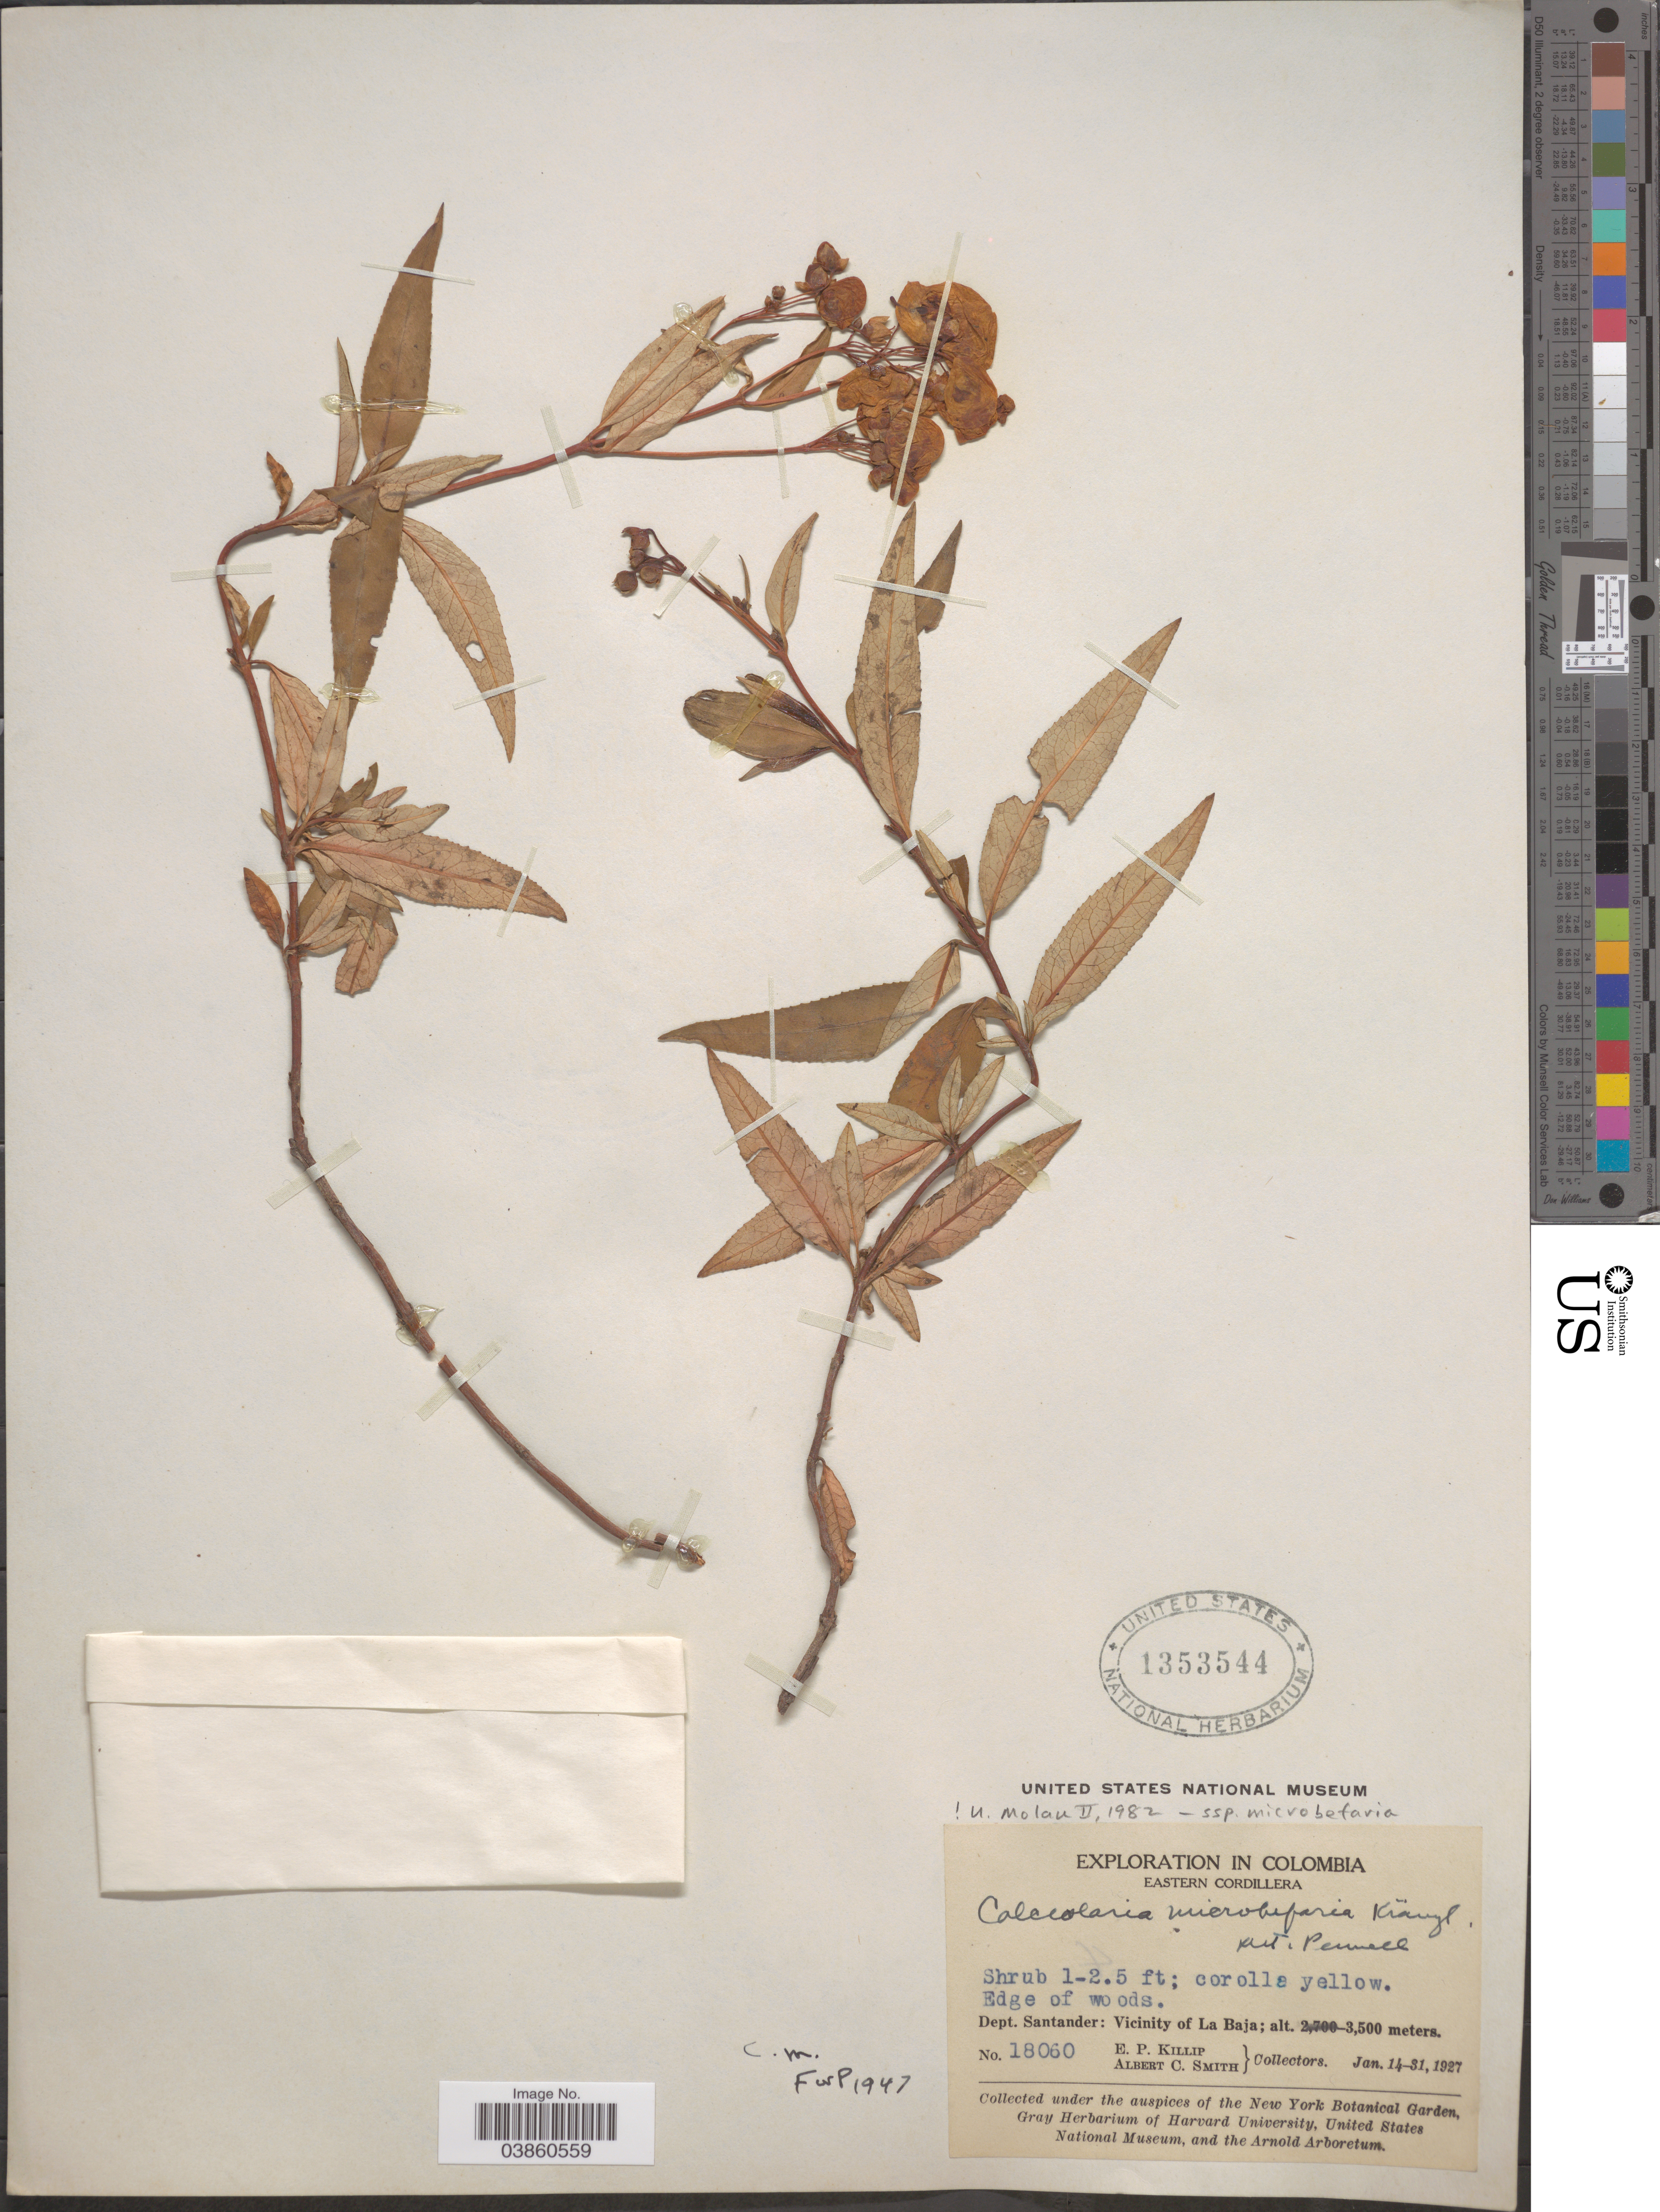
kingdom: Plantae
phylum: Tracheophyta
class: Magnoliopsida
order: Lamiales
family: Calceolariaceae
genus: Calceolaria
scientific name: Calceolaria microbefaria subsp. microbefaria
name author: Kränzl.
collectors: E. P. Killip & A. C. Smith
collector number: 18060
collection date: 1927-01-14/1927-01-31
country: Colombia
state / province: Santander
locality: Eastern Cordillera. Dept. Santander: Vicinity of La Baja.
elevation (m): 3500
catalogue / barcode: US 1353544